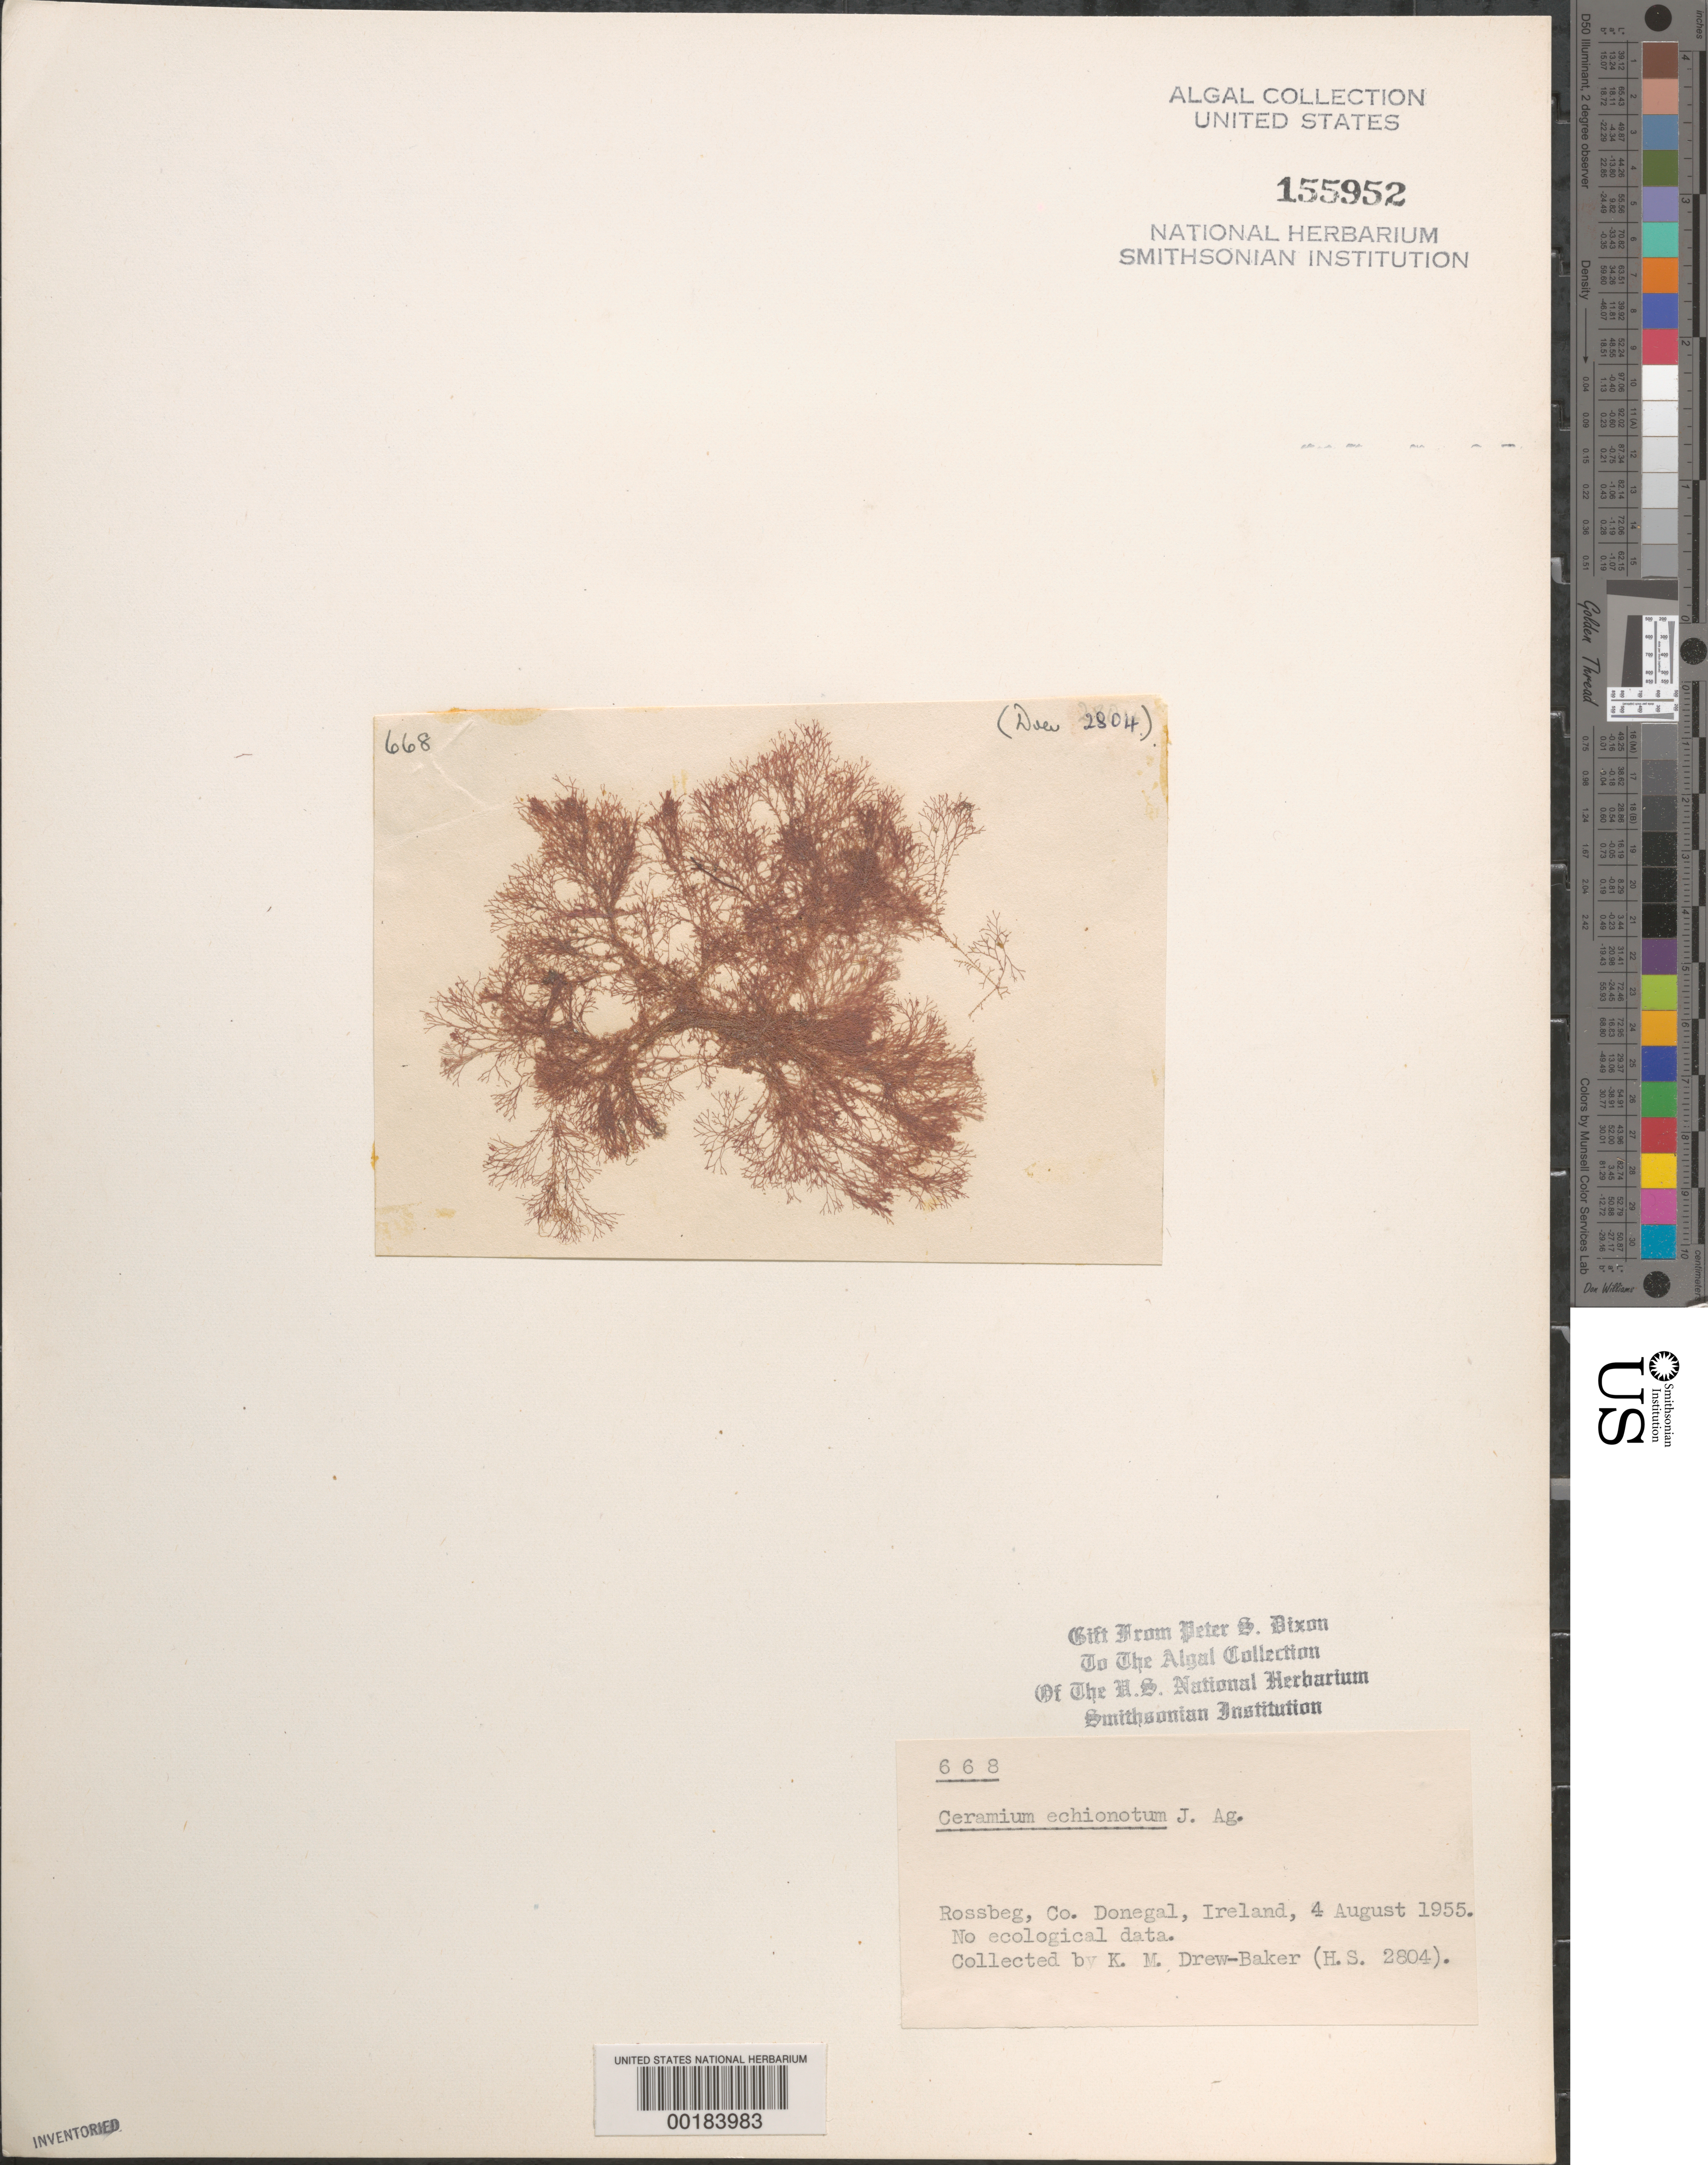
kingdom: Plantae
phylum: Rhodophyta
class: Florideophyceae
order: Ceramiales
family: Ceramiaceae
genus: Ceramium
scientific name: Ceramium echionotum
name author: J. Agardh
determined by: Dixon, P. S.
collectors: K. M. Drew-Baker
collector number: H.S. 2804 & PSD 668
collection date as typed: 04 Aug 1955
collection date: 1955-08-04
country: Ireland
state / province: Ulster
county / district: Donegal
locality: Rossbeg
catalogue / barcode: US 155952